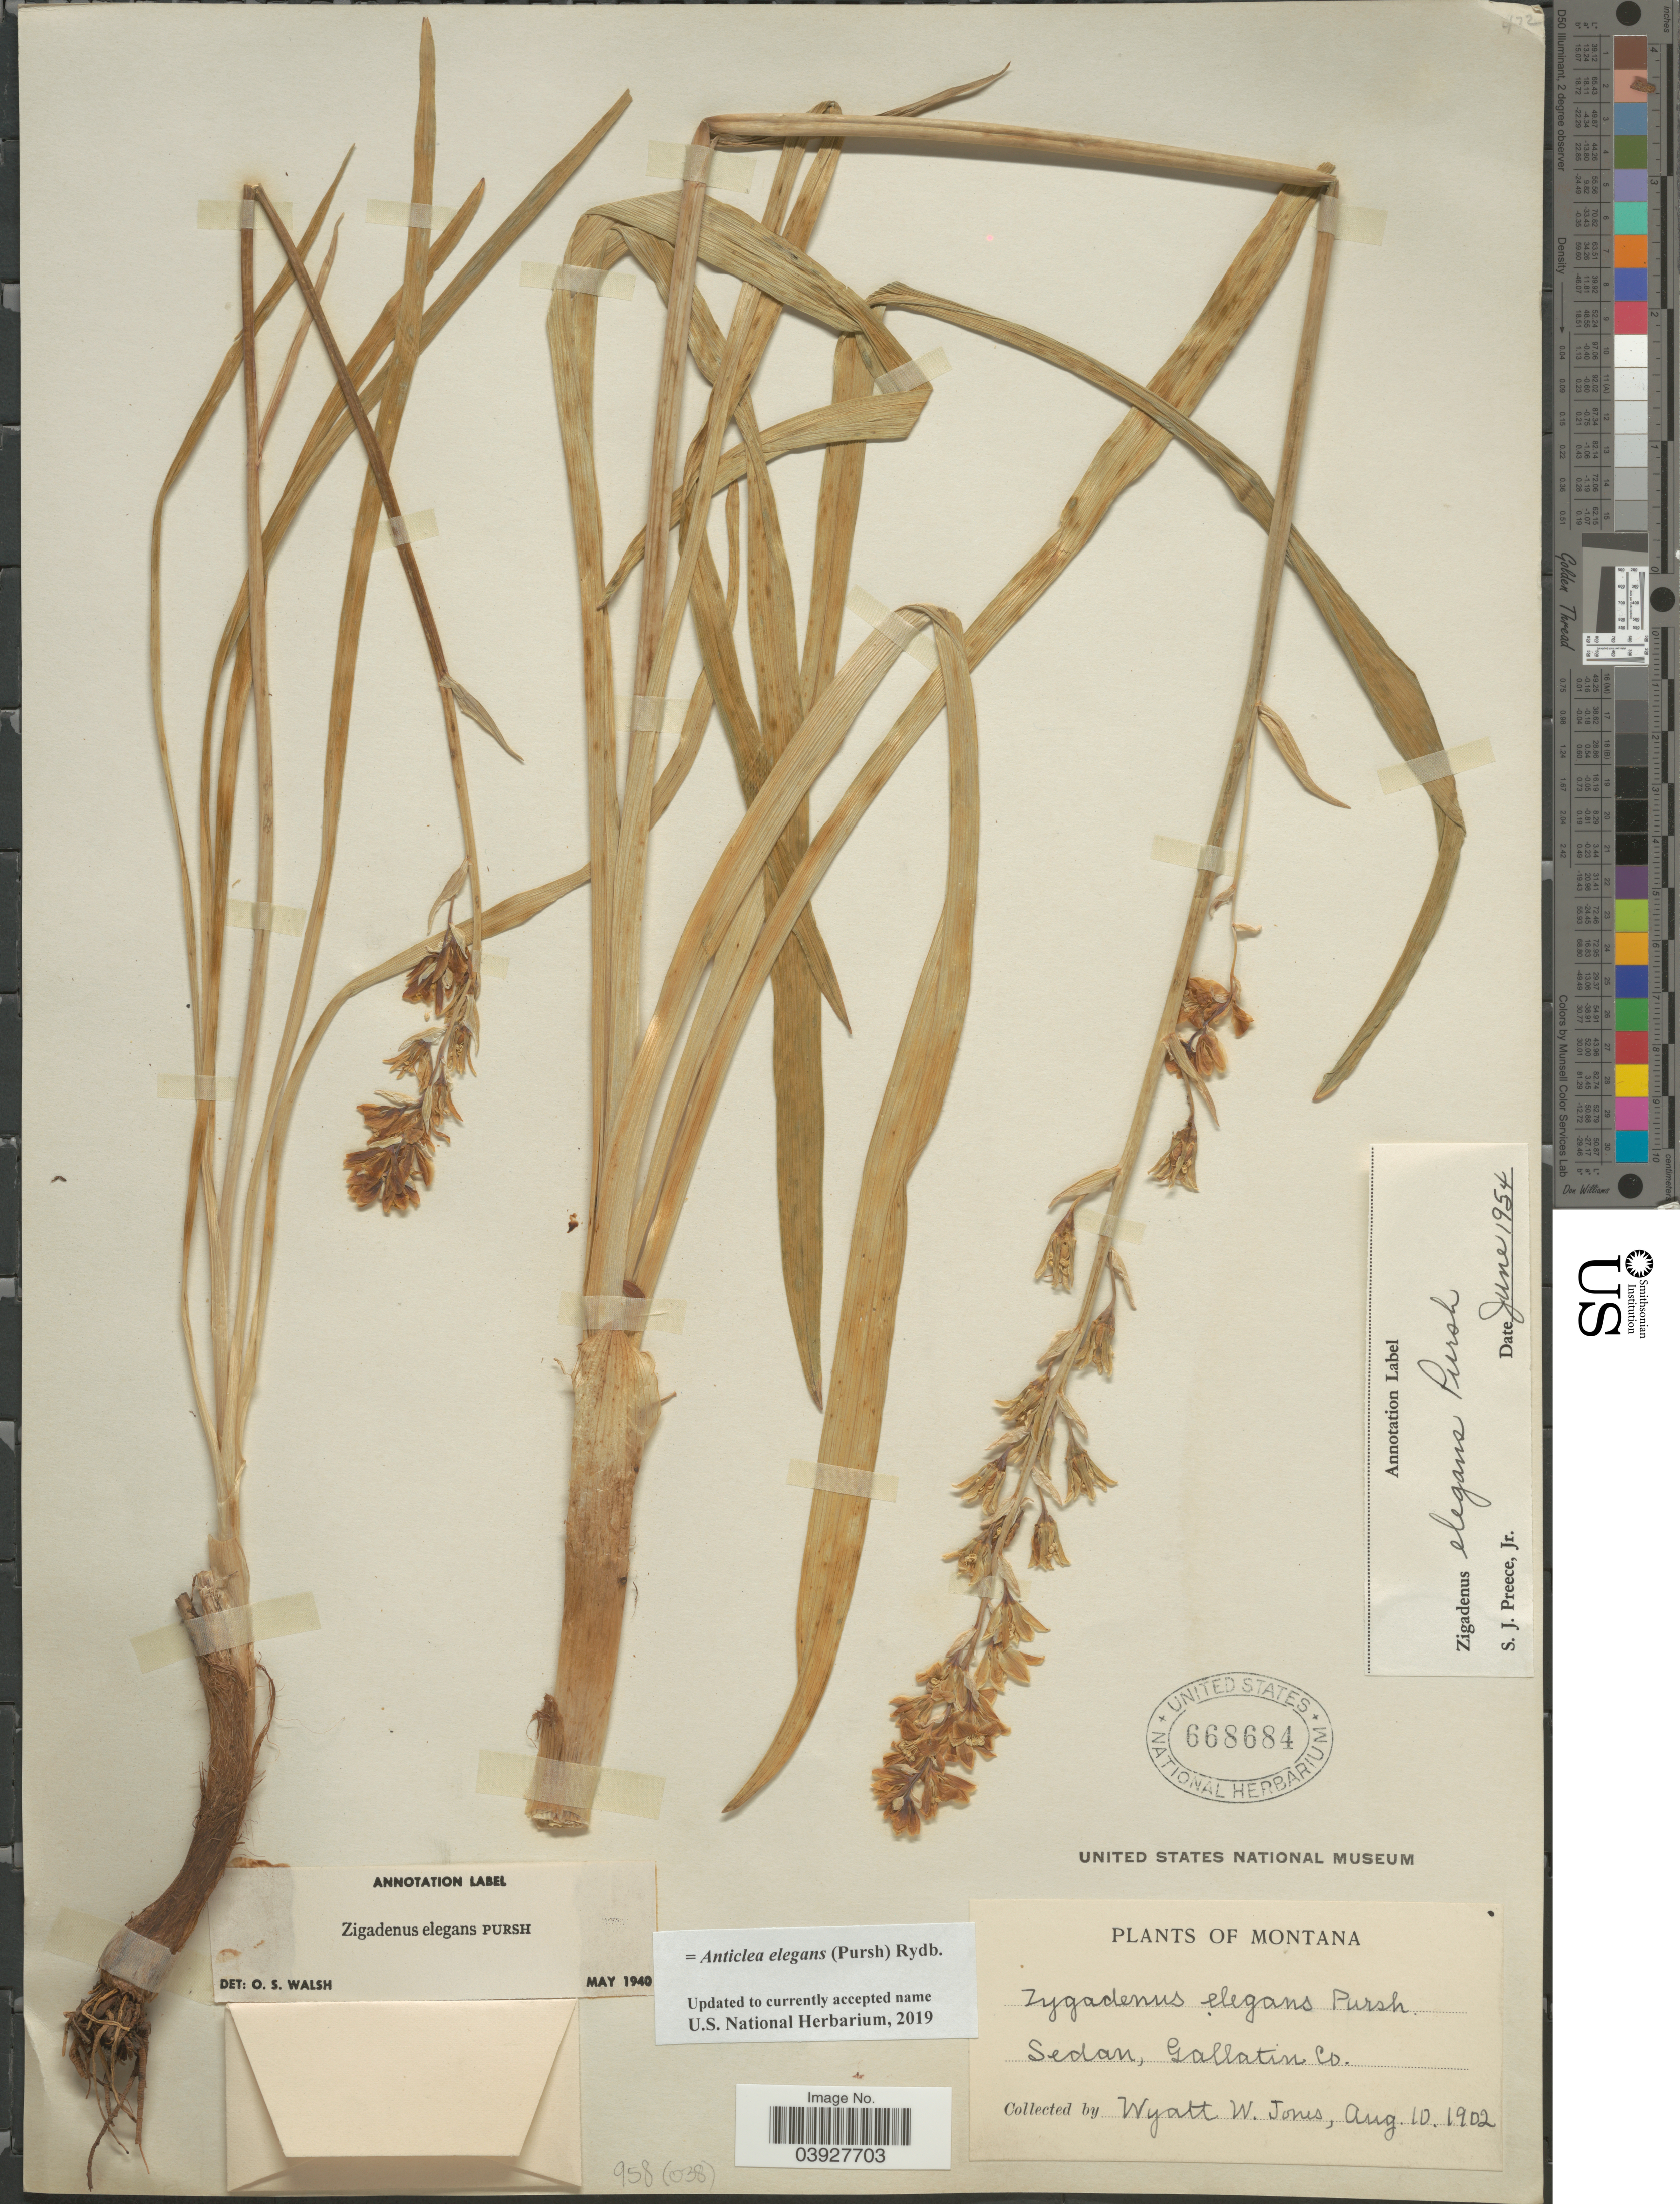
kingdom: Plantae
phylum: Tracheophyta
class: Liliopsida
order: Liliales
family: Melanthiaceae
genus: Anticlea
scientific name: Anticlea elegans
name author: (Pursh) Rydb.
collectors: W. W. Jones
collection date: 1902-08-10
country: United States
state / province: Montana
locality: Sedan, Gallatin Co.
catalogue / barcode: US 668684